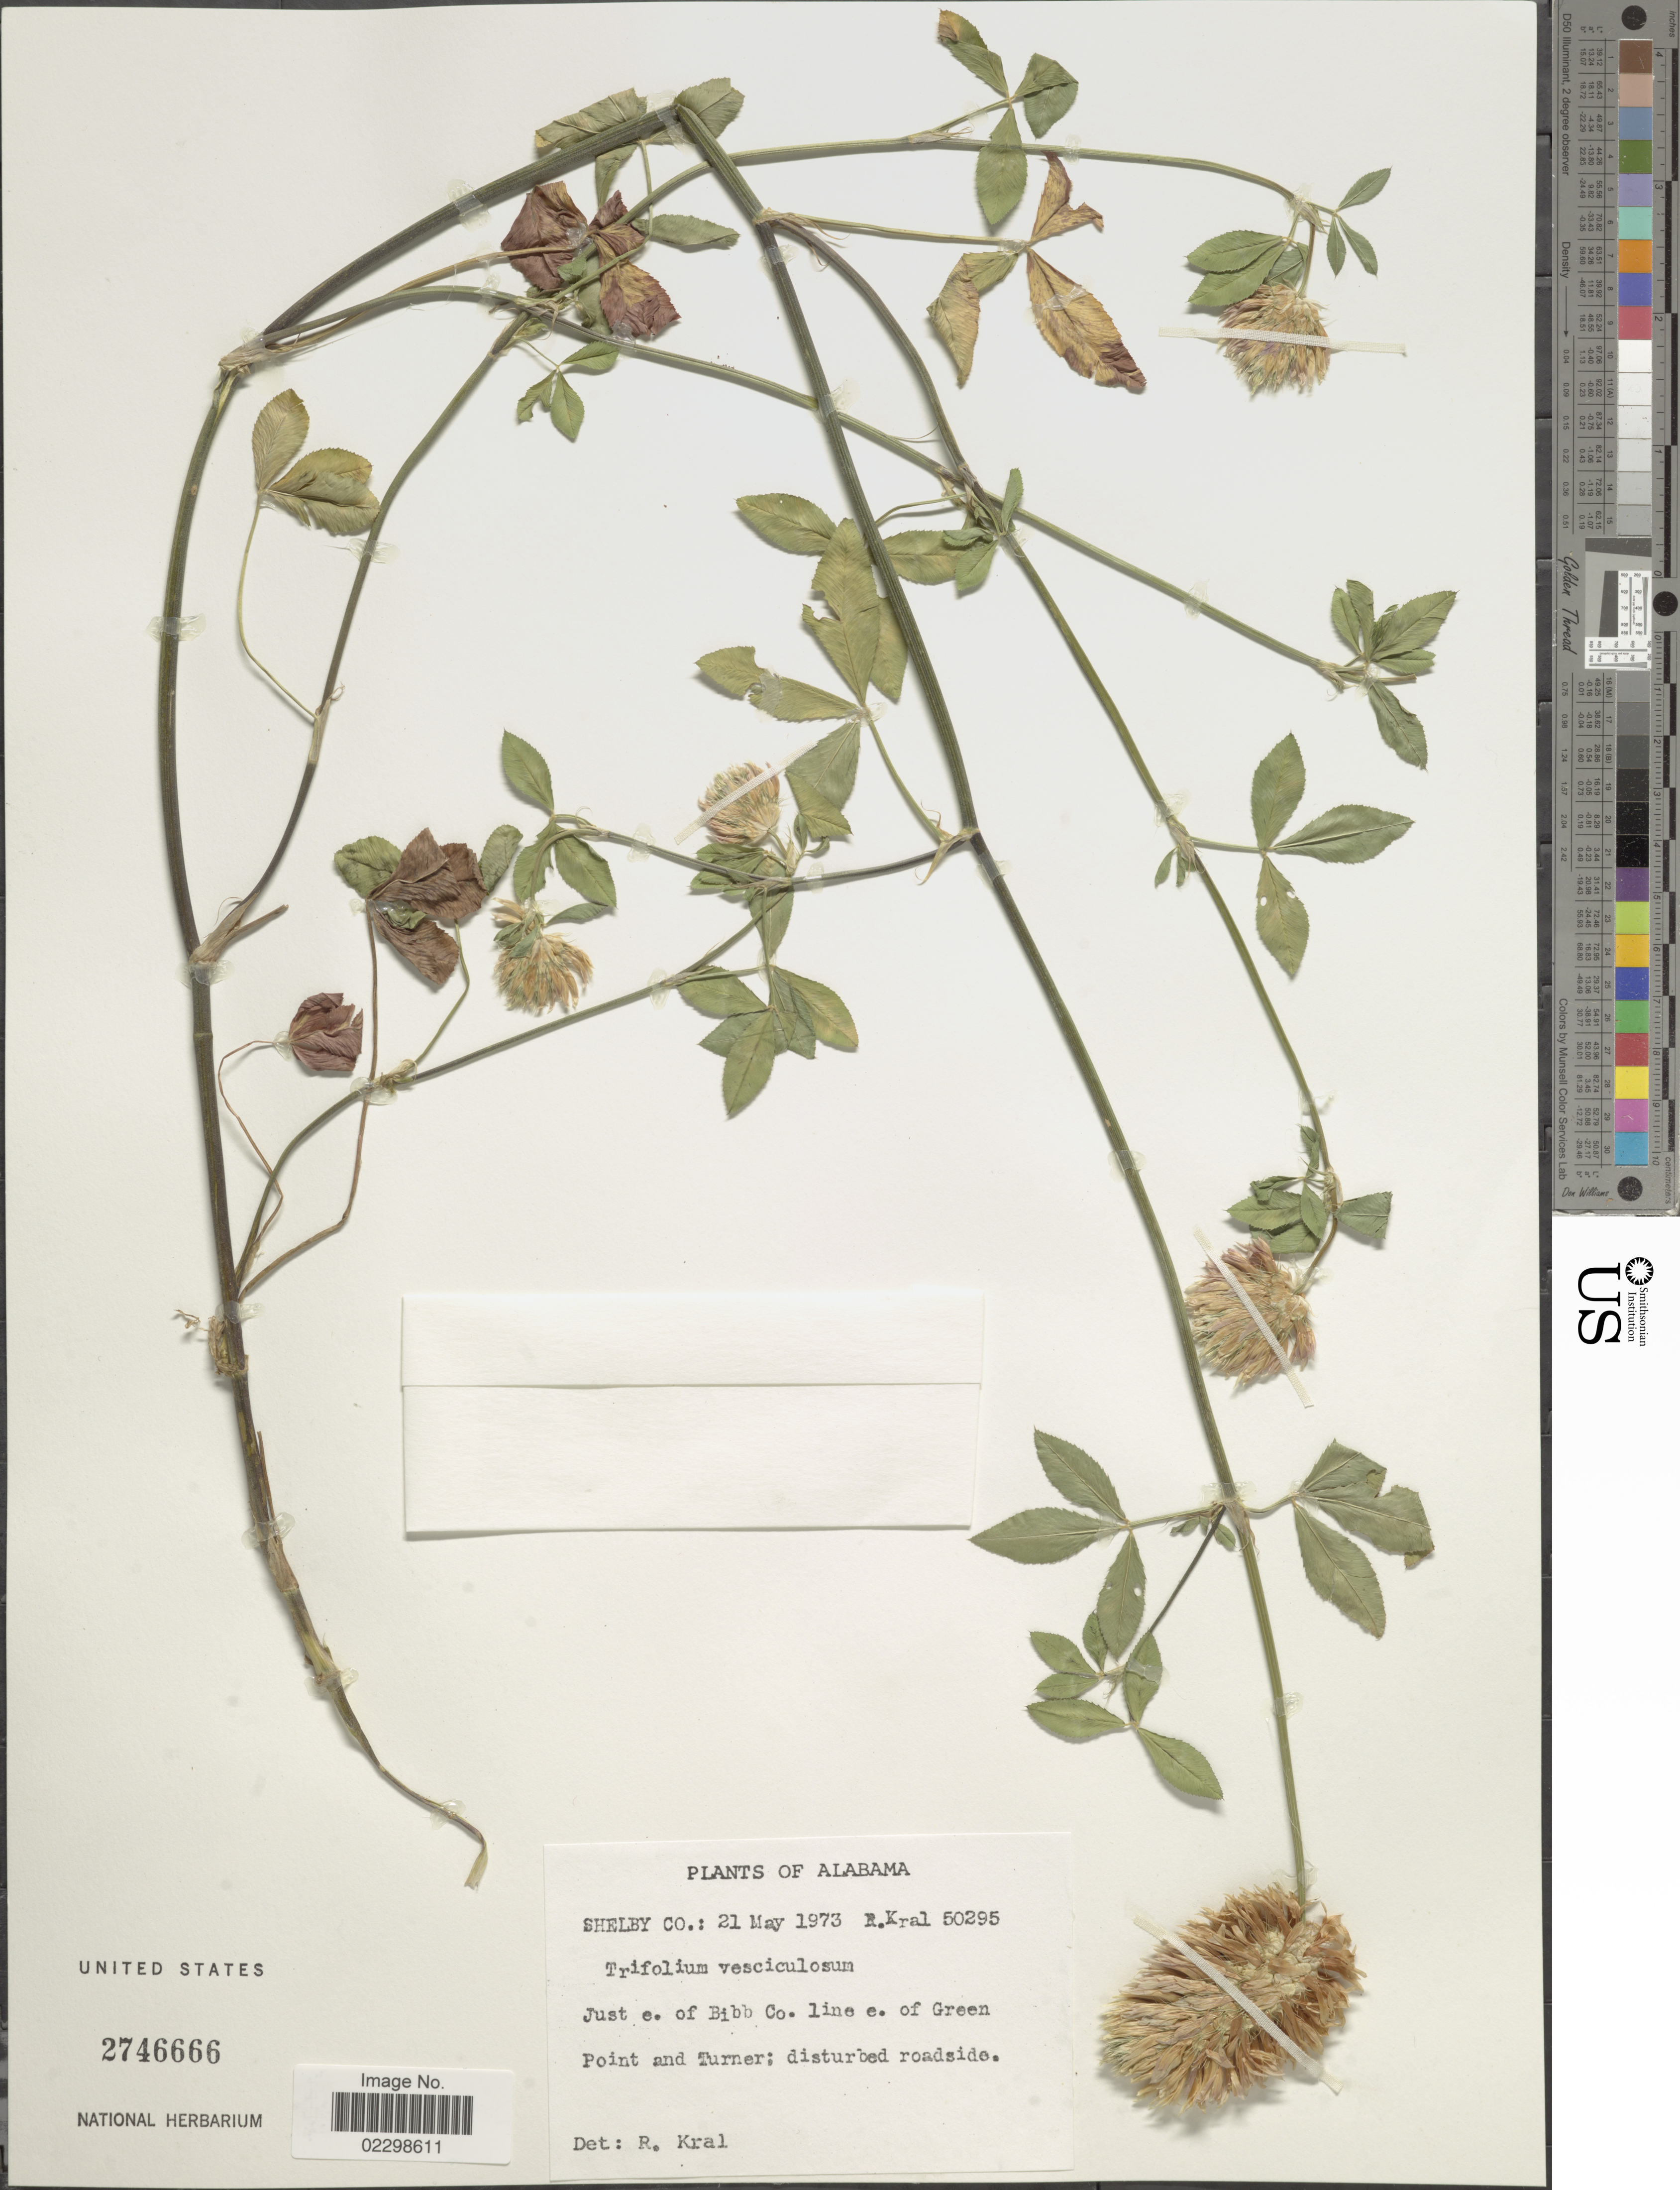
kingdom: Plantae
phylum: Tracheophyta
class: Magnoliopsida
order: Fabales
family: Fabaceae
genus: Trifolium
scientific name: Trifolium vesiculosum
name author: Savi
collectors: R. Kral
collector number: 50295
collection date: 1973-05-21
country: United States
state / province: Alabama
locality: Shelby Co., just e. of Bibb Co. line e. of Green Point and Turner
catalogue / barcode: US 2746666